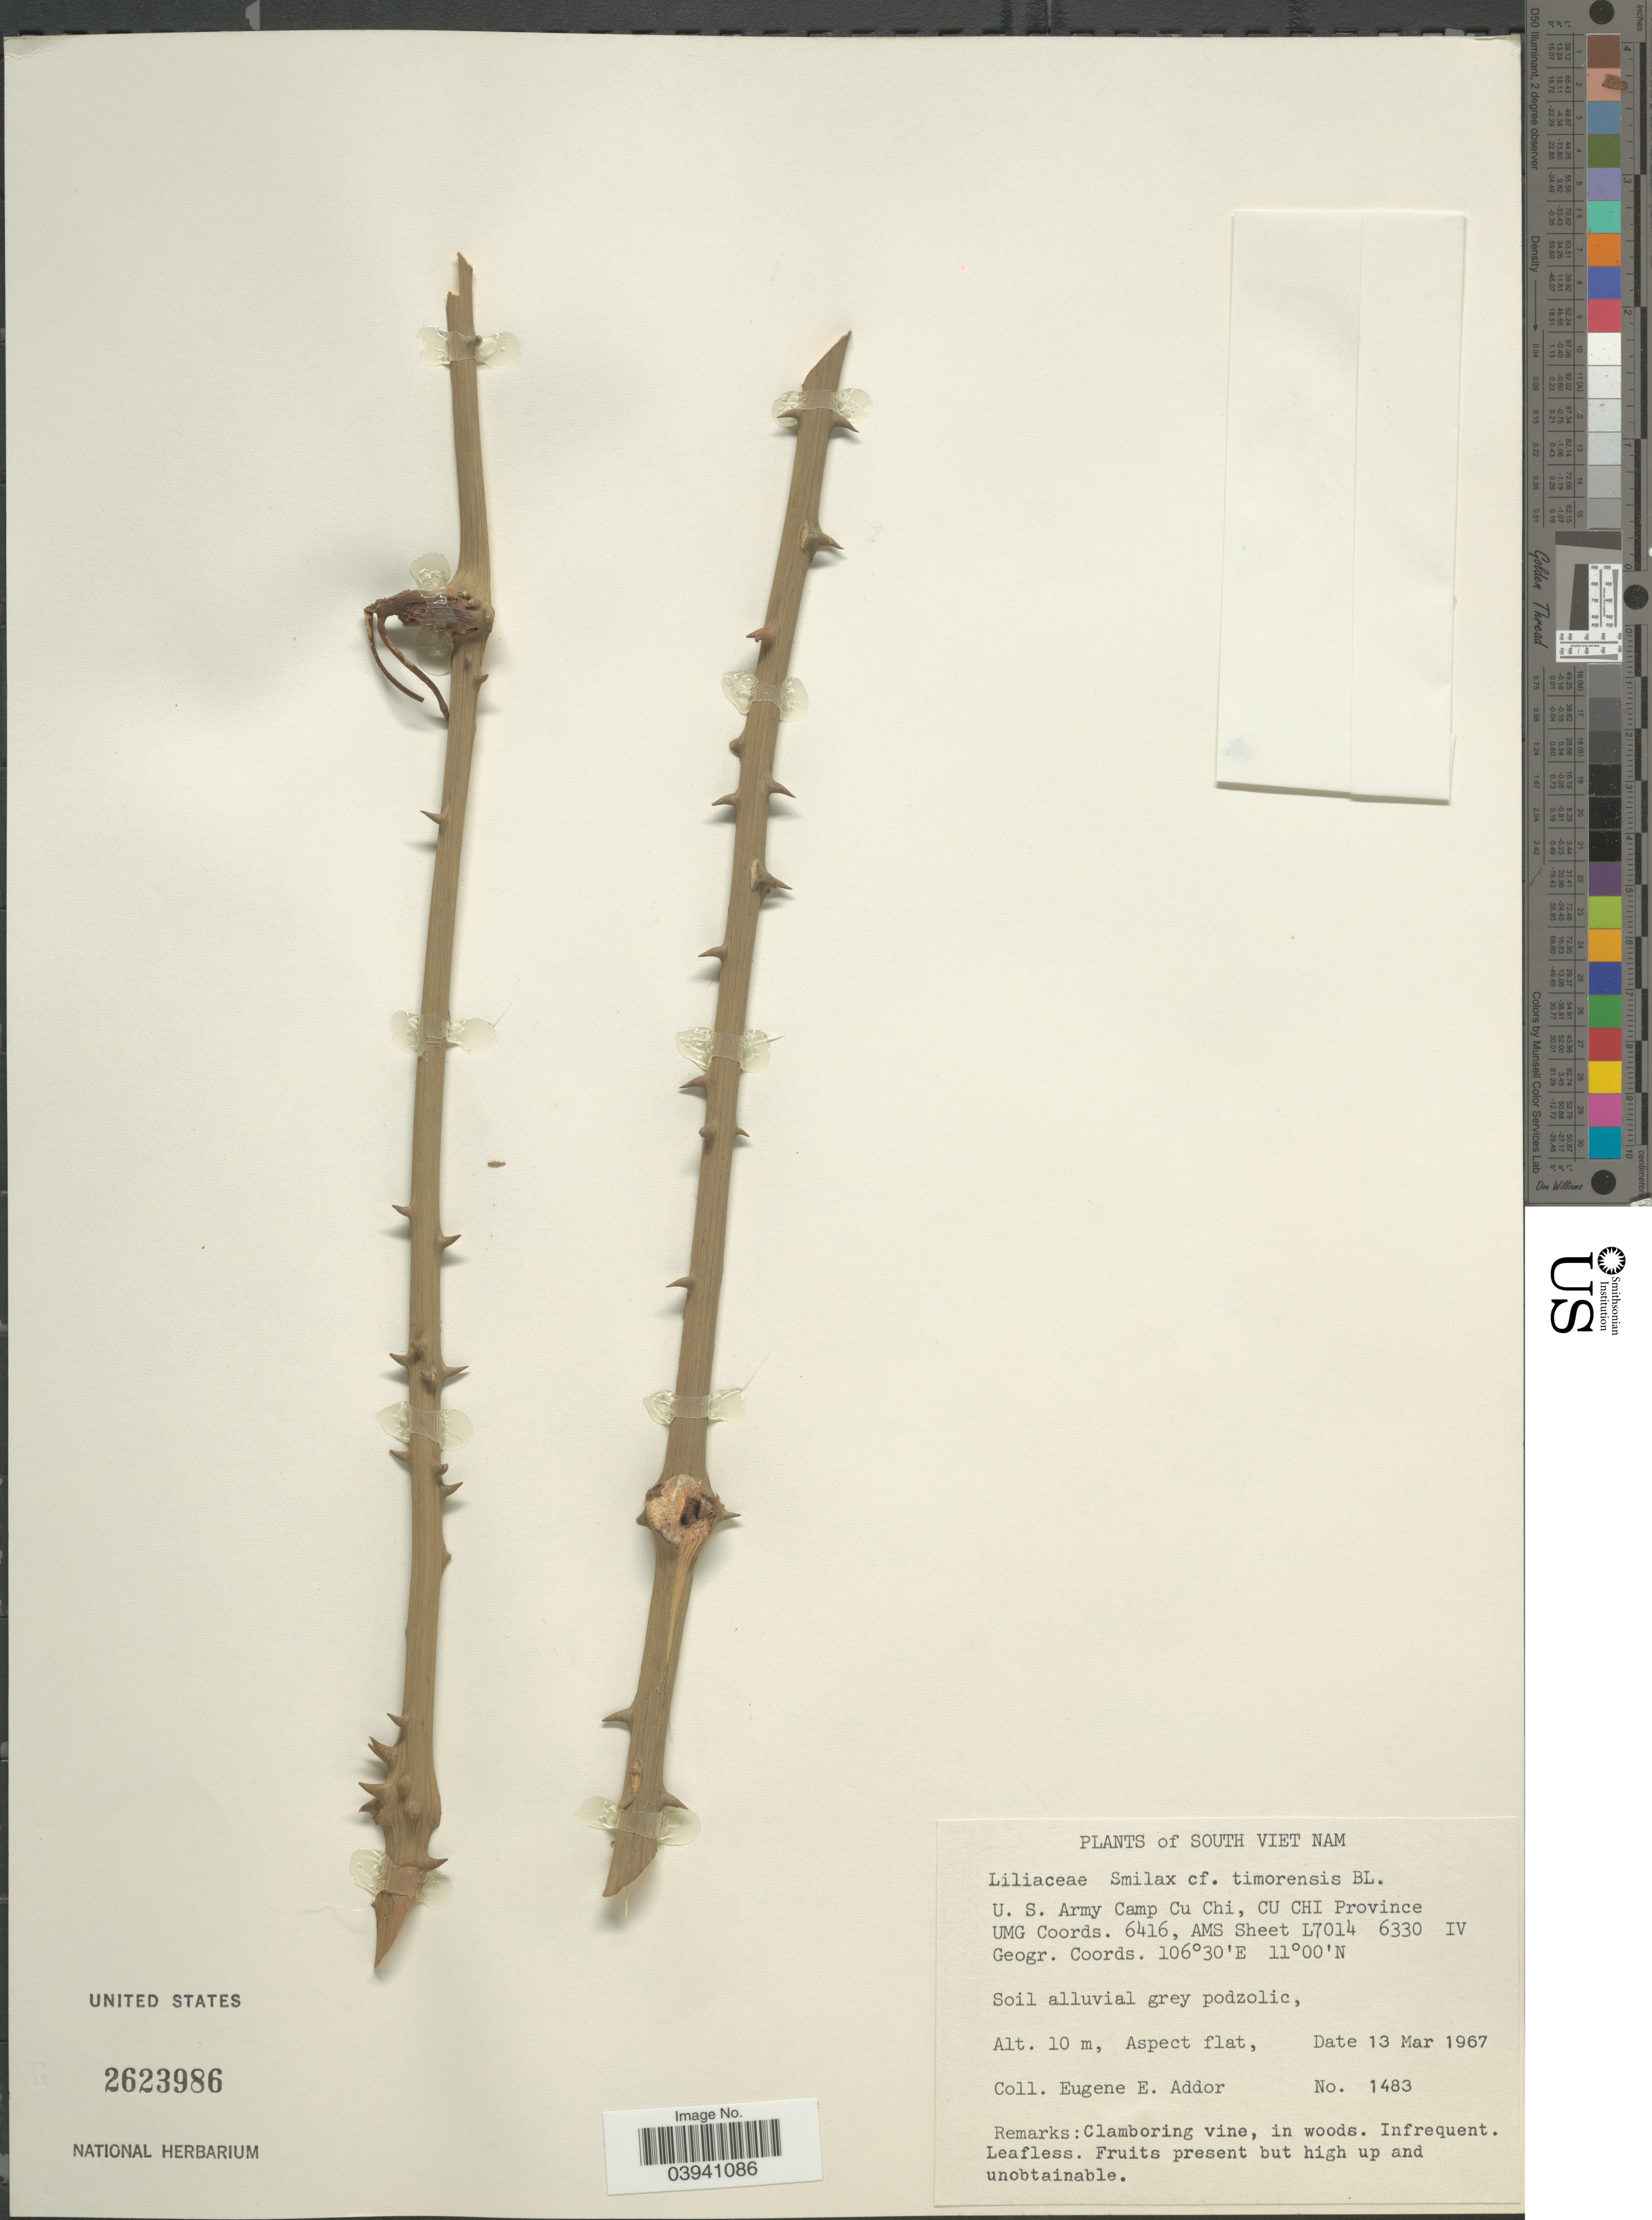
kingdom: Plantae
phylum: Tracheophyta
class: Liliopsida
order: Liliales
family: Smilacaceae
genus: Smilax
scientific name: Smilax timorensis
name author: A. DC.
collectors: E. E. Addor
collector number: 1483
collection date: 1967-03-13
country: Vietnam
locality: South Viet Nam. U. S. Army Camp Cu Chi, Cu Chi Province UMG Coords. 6416, AMS Sheet L7014 6330 IV.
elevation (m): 10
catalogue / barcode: US 2623986